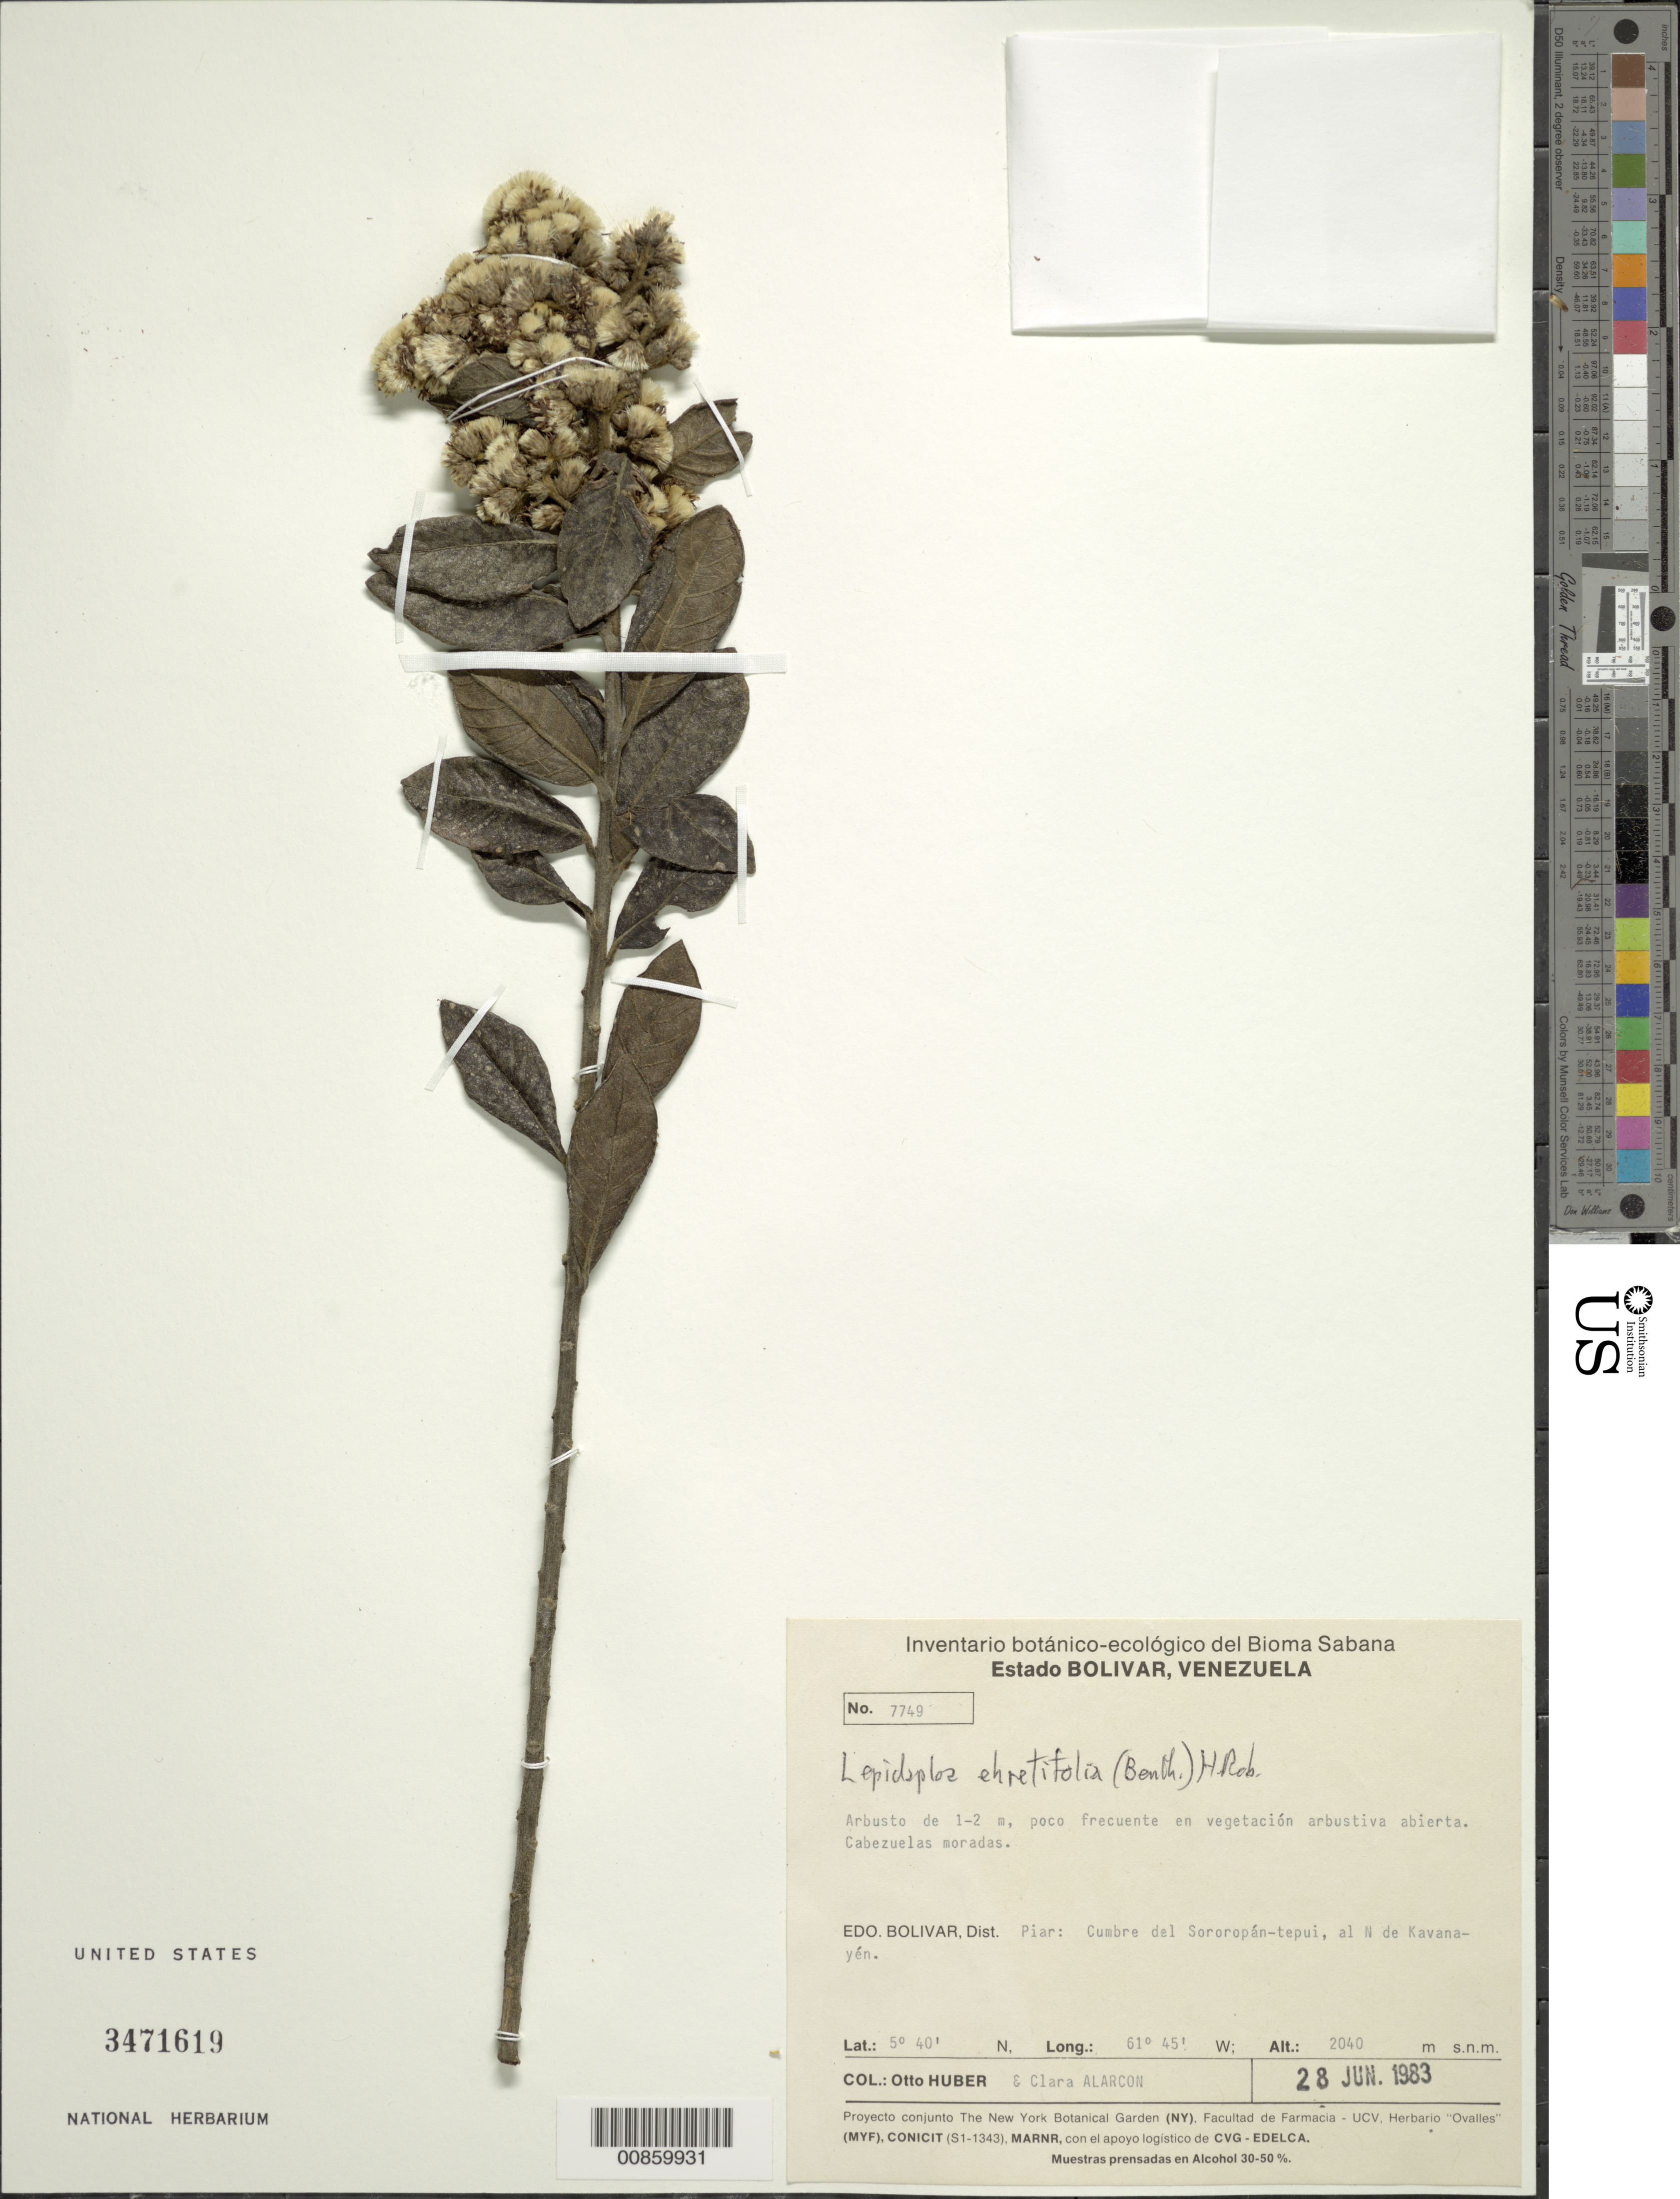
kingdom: Plantae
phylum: Tracheophyta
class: Magnoliopsida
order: Asterales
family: Asteraceae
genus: Lepidaploa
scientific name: Lepidaploa ehretiifolia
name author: (Benth.) H. Rob.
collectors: O. Huber & C. Alarcon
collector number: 7749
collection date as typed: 28-Jun-83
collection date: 1983-06-28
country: Venezuela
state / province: Bolívar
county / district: Piar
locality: Sororopán-tepuí, cumbre, al N de Kavanayén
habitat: Vegetación arbustiva abierta.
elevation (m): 2040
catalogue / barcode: US 3471619